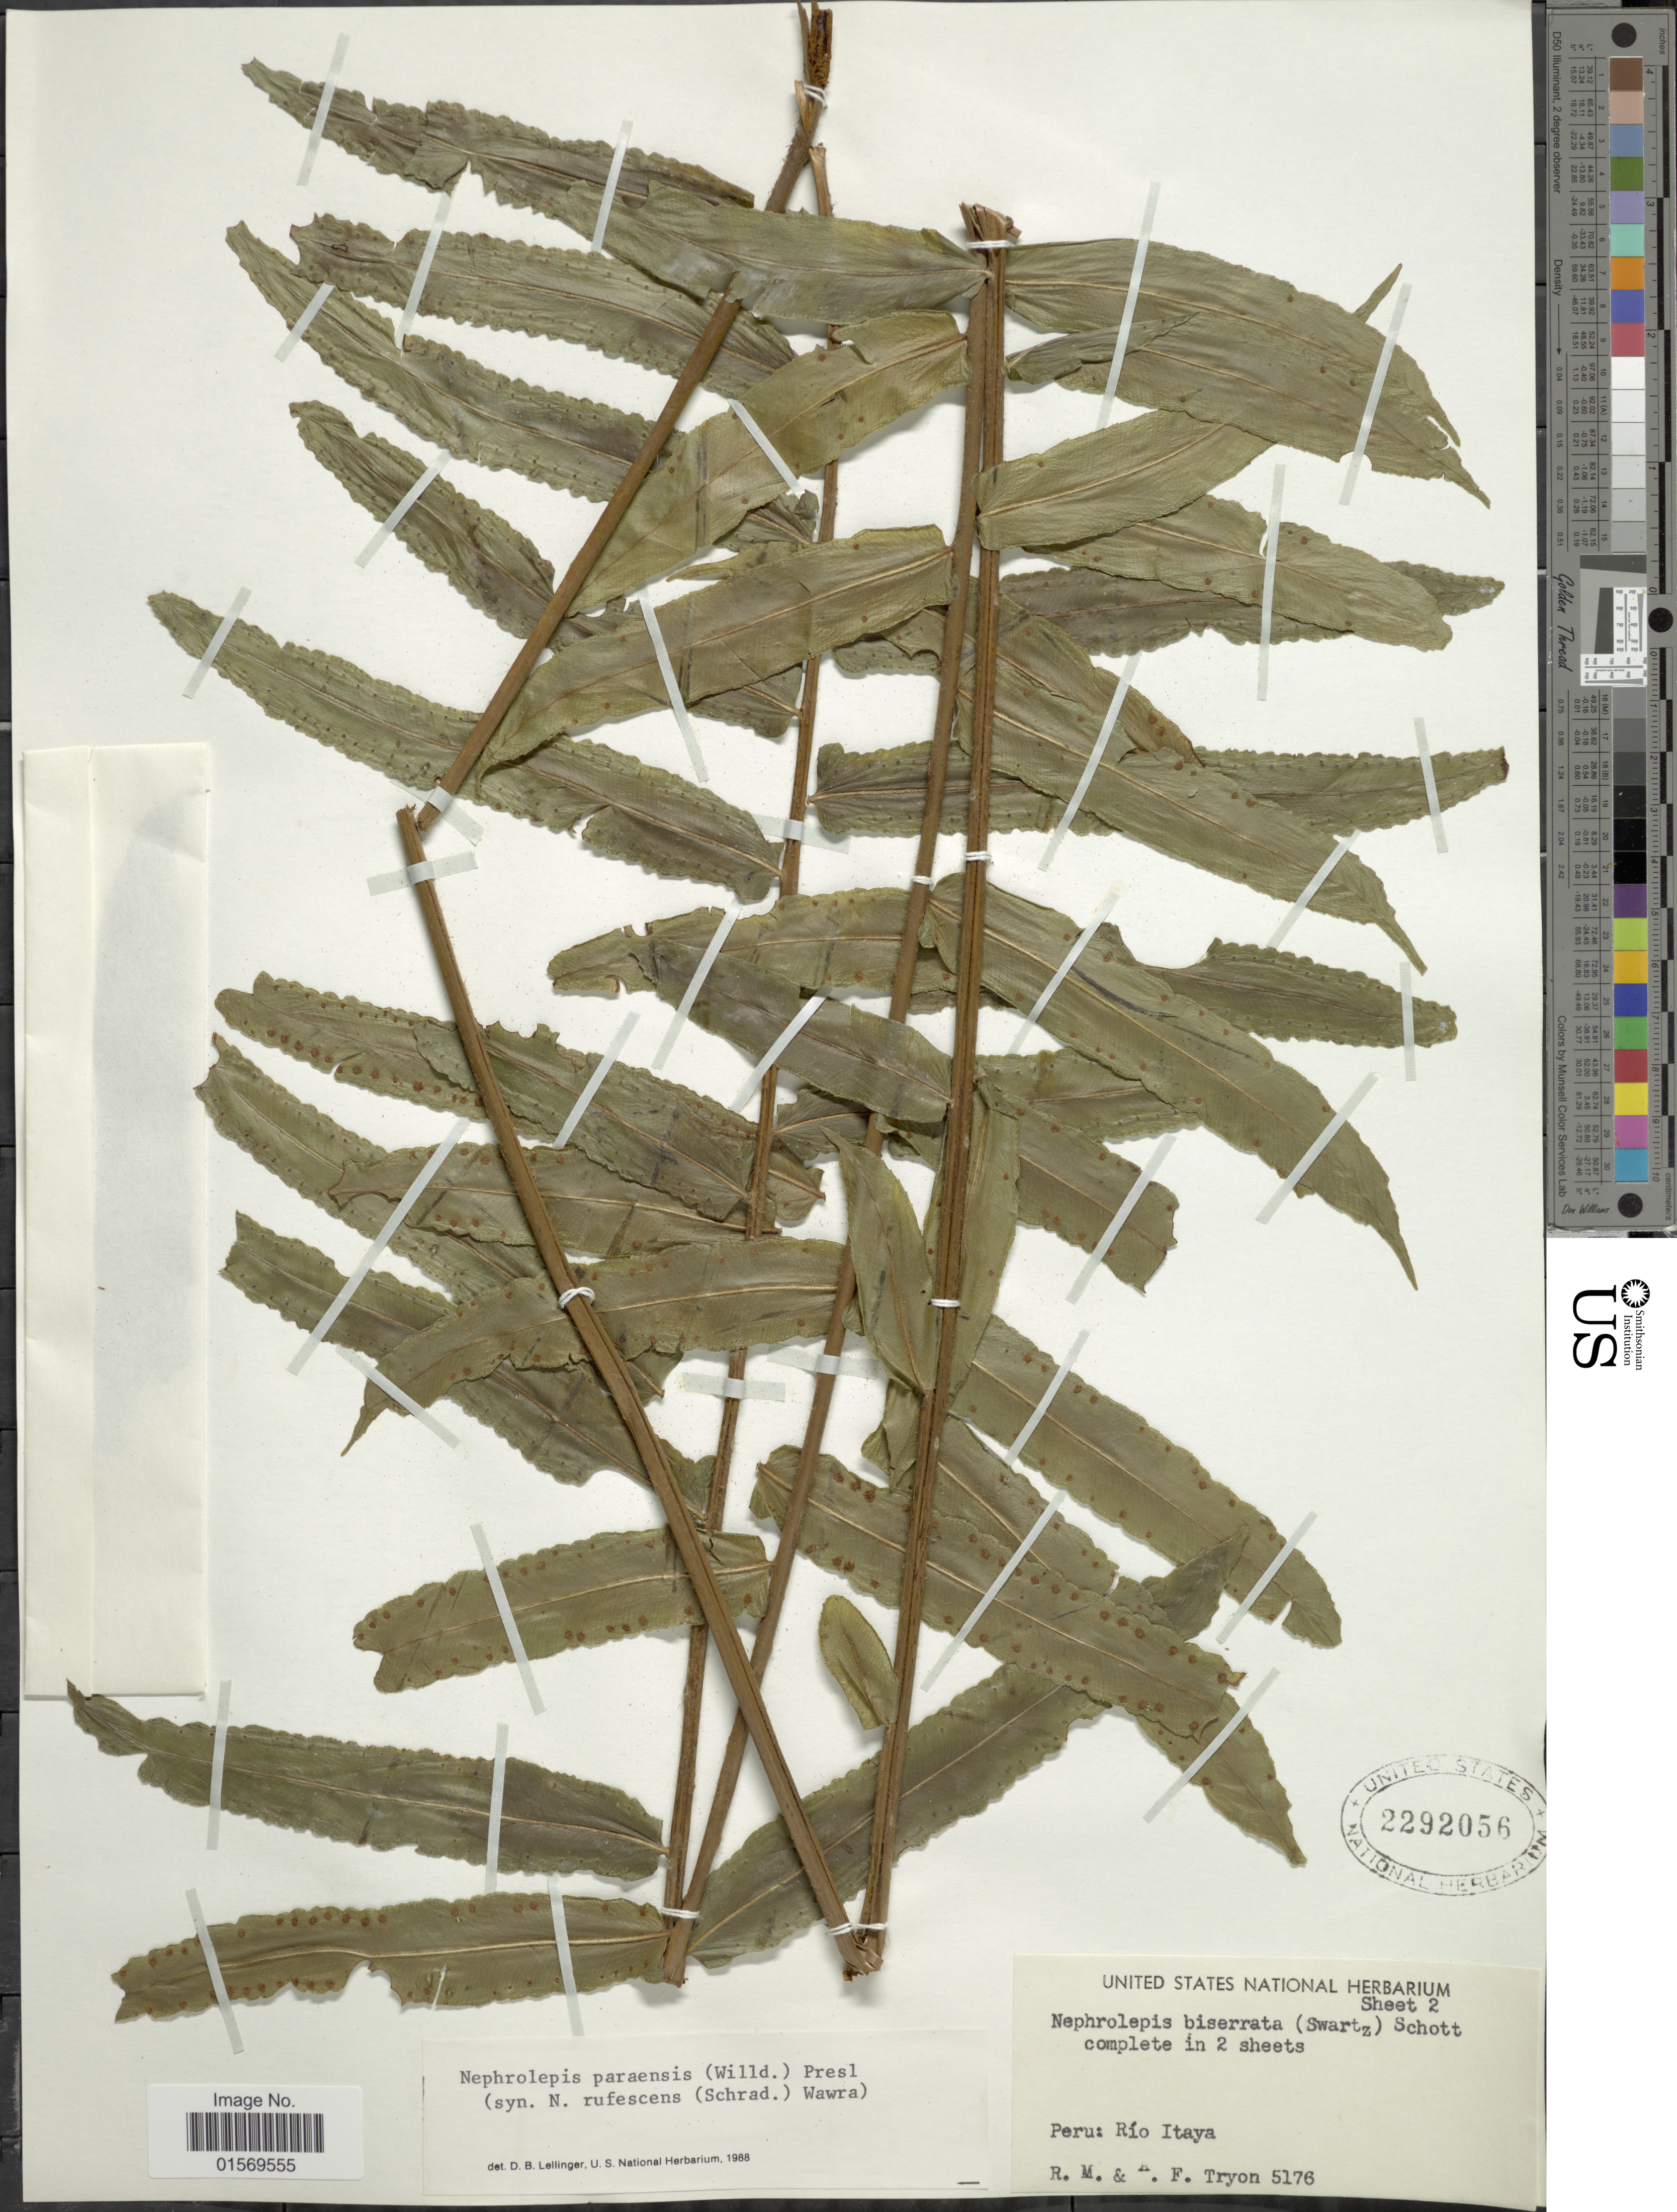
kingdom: Plantae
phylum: Tracheophyta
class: Polypodiopsida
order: Polypodiales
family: Nephrolepidaceae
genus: Nephrolepis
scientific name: Nephrolepis biserrata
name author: (Sw.) Schott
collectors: R. M. Tryon & A. F. Tryon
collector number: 5176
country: Peru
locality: Peru: Rio Itaya.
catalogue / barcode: US 2292056